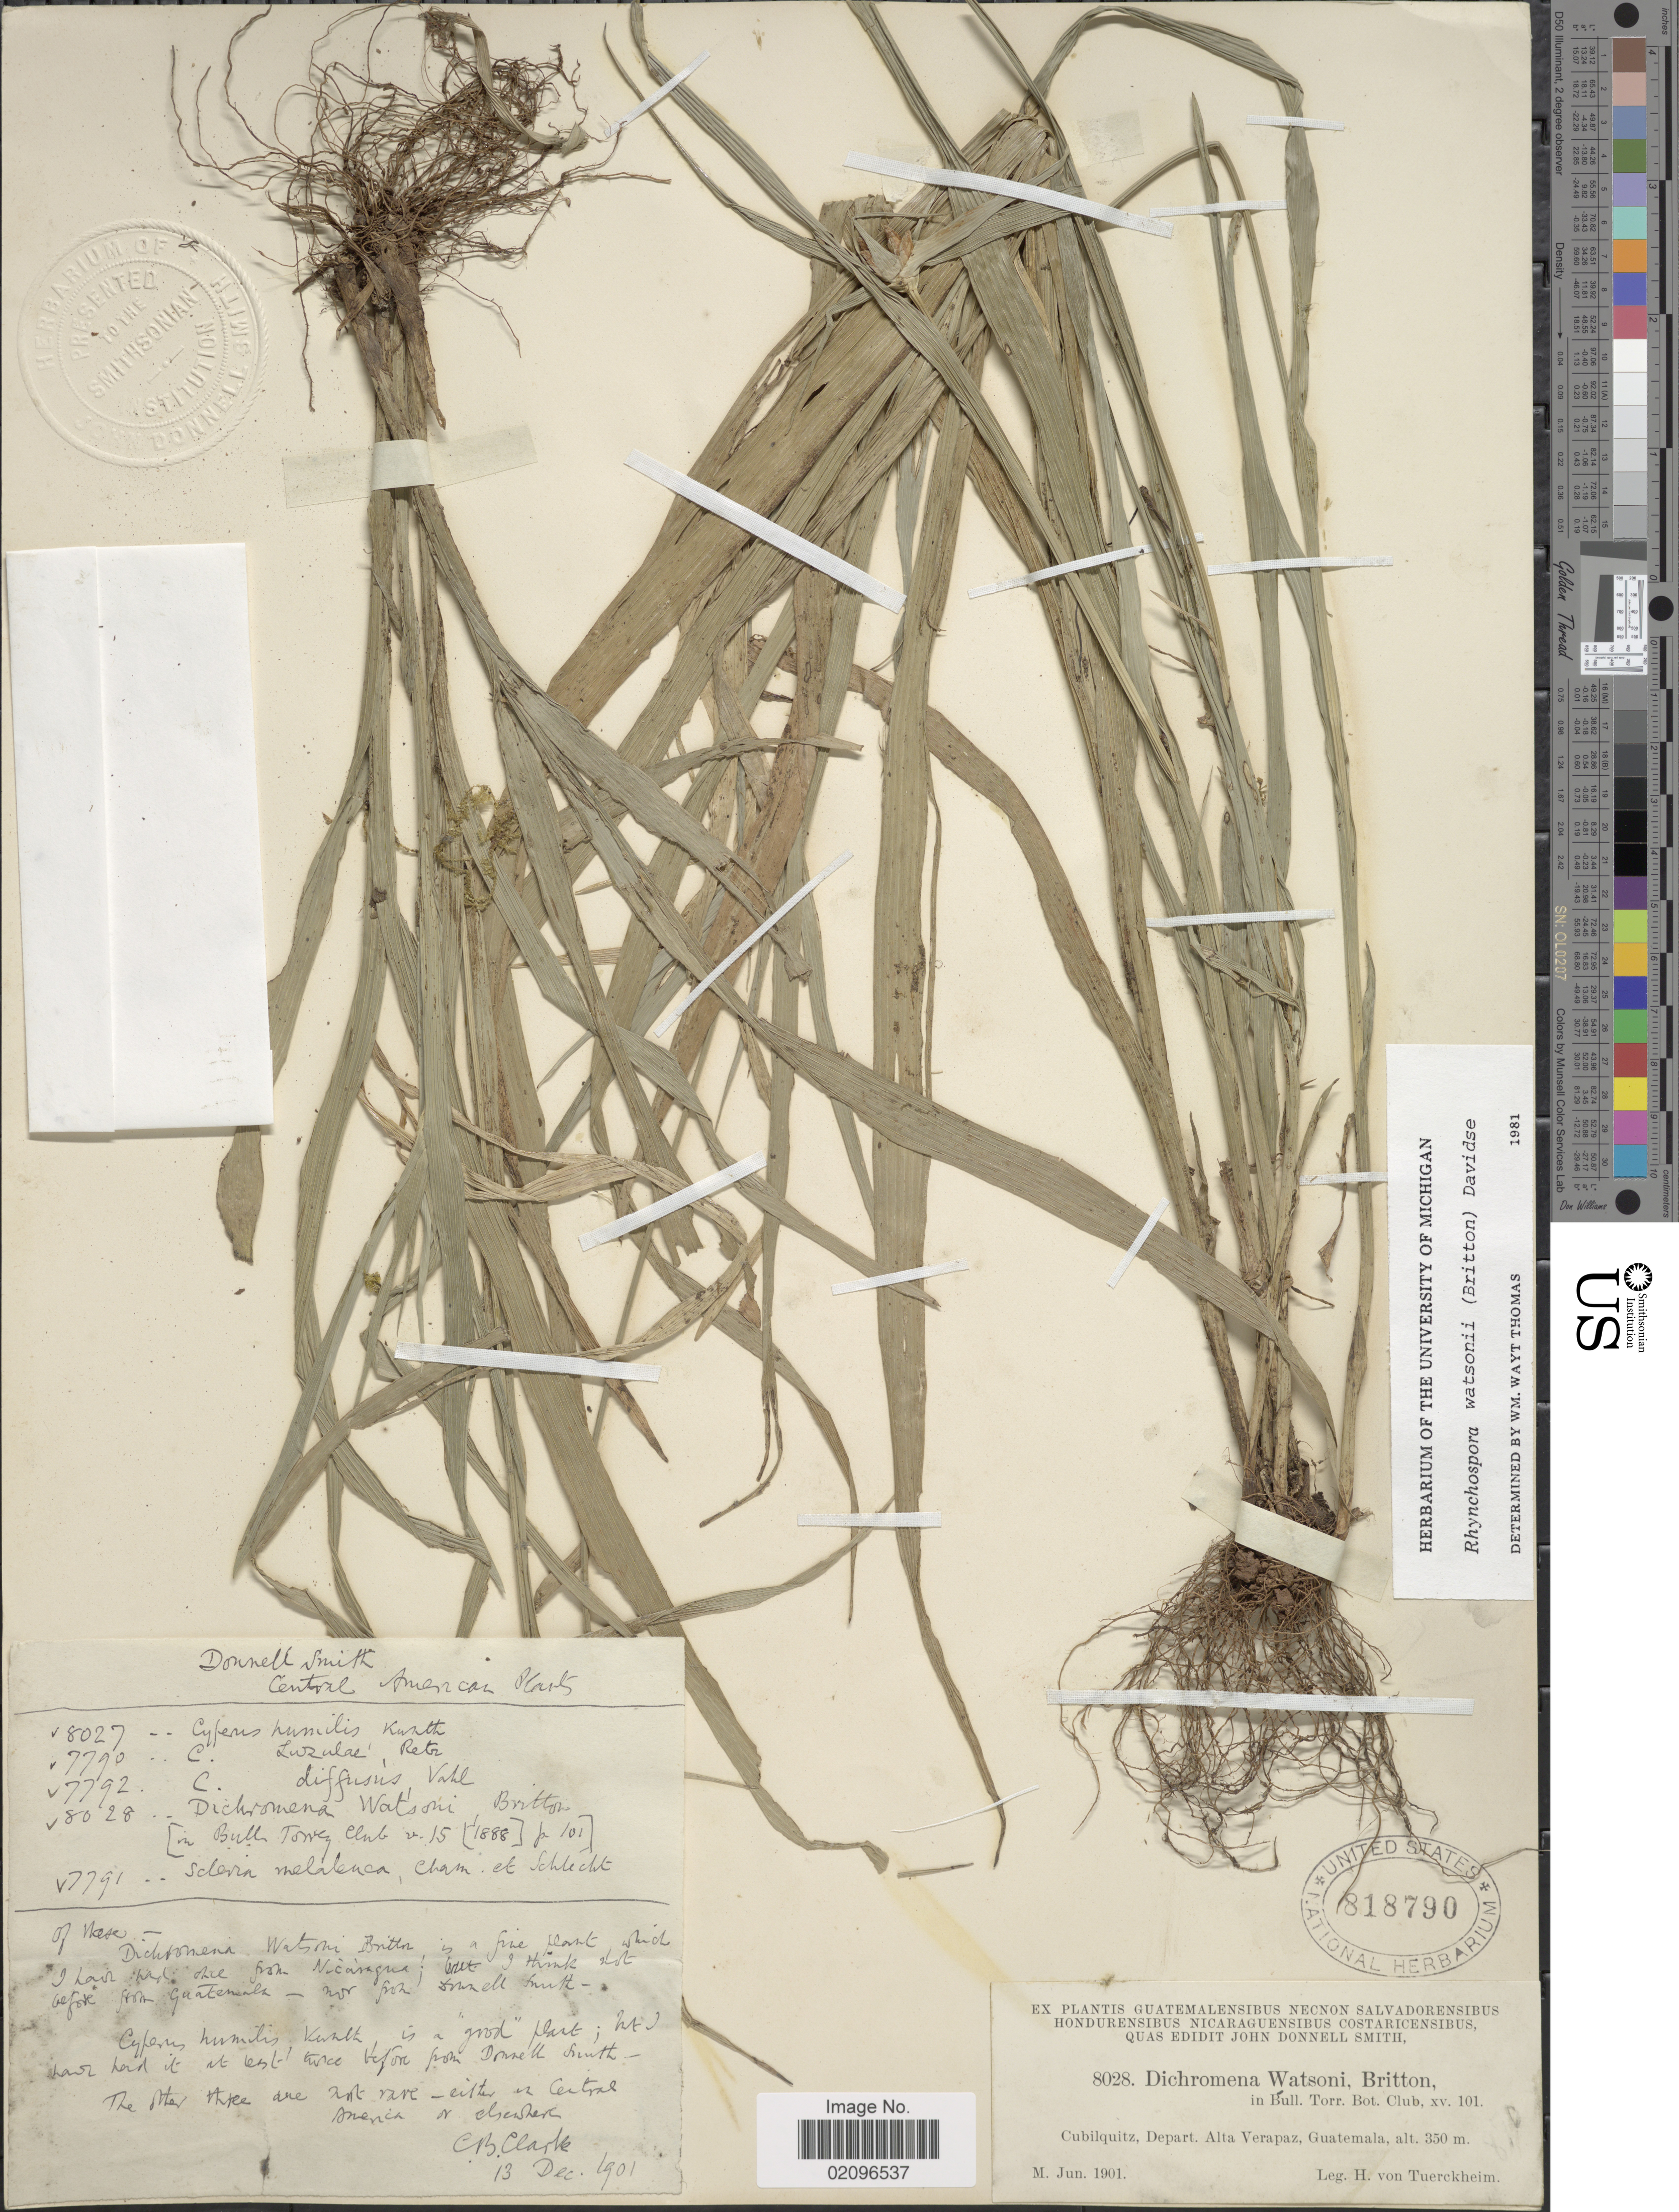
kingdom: Plantae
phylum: Tracheophyta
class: Liliopsida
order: Poales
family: Cyperaceae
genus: Rhynchospora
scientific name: Rhynchospora watsonii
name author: (Britton) Davidse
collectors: H. von Türckheim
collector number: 8028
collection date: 1901-06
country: Guatemala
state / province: Alta Verapaz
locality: Cubilquitz.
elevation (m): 350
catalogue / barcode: US 818790